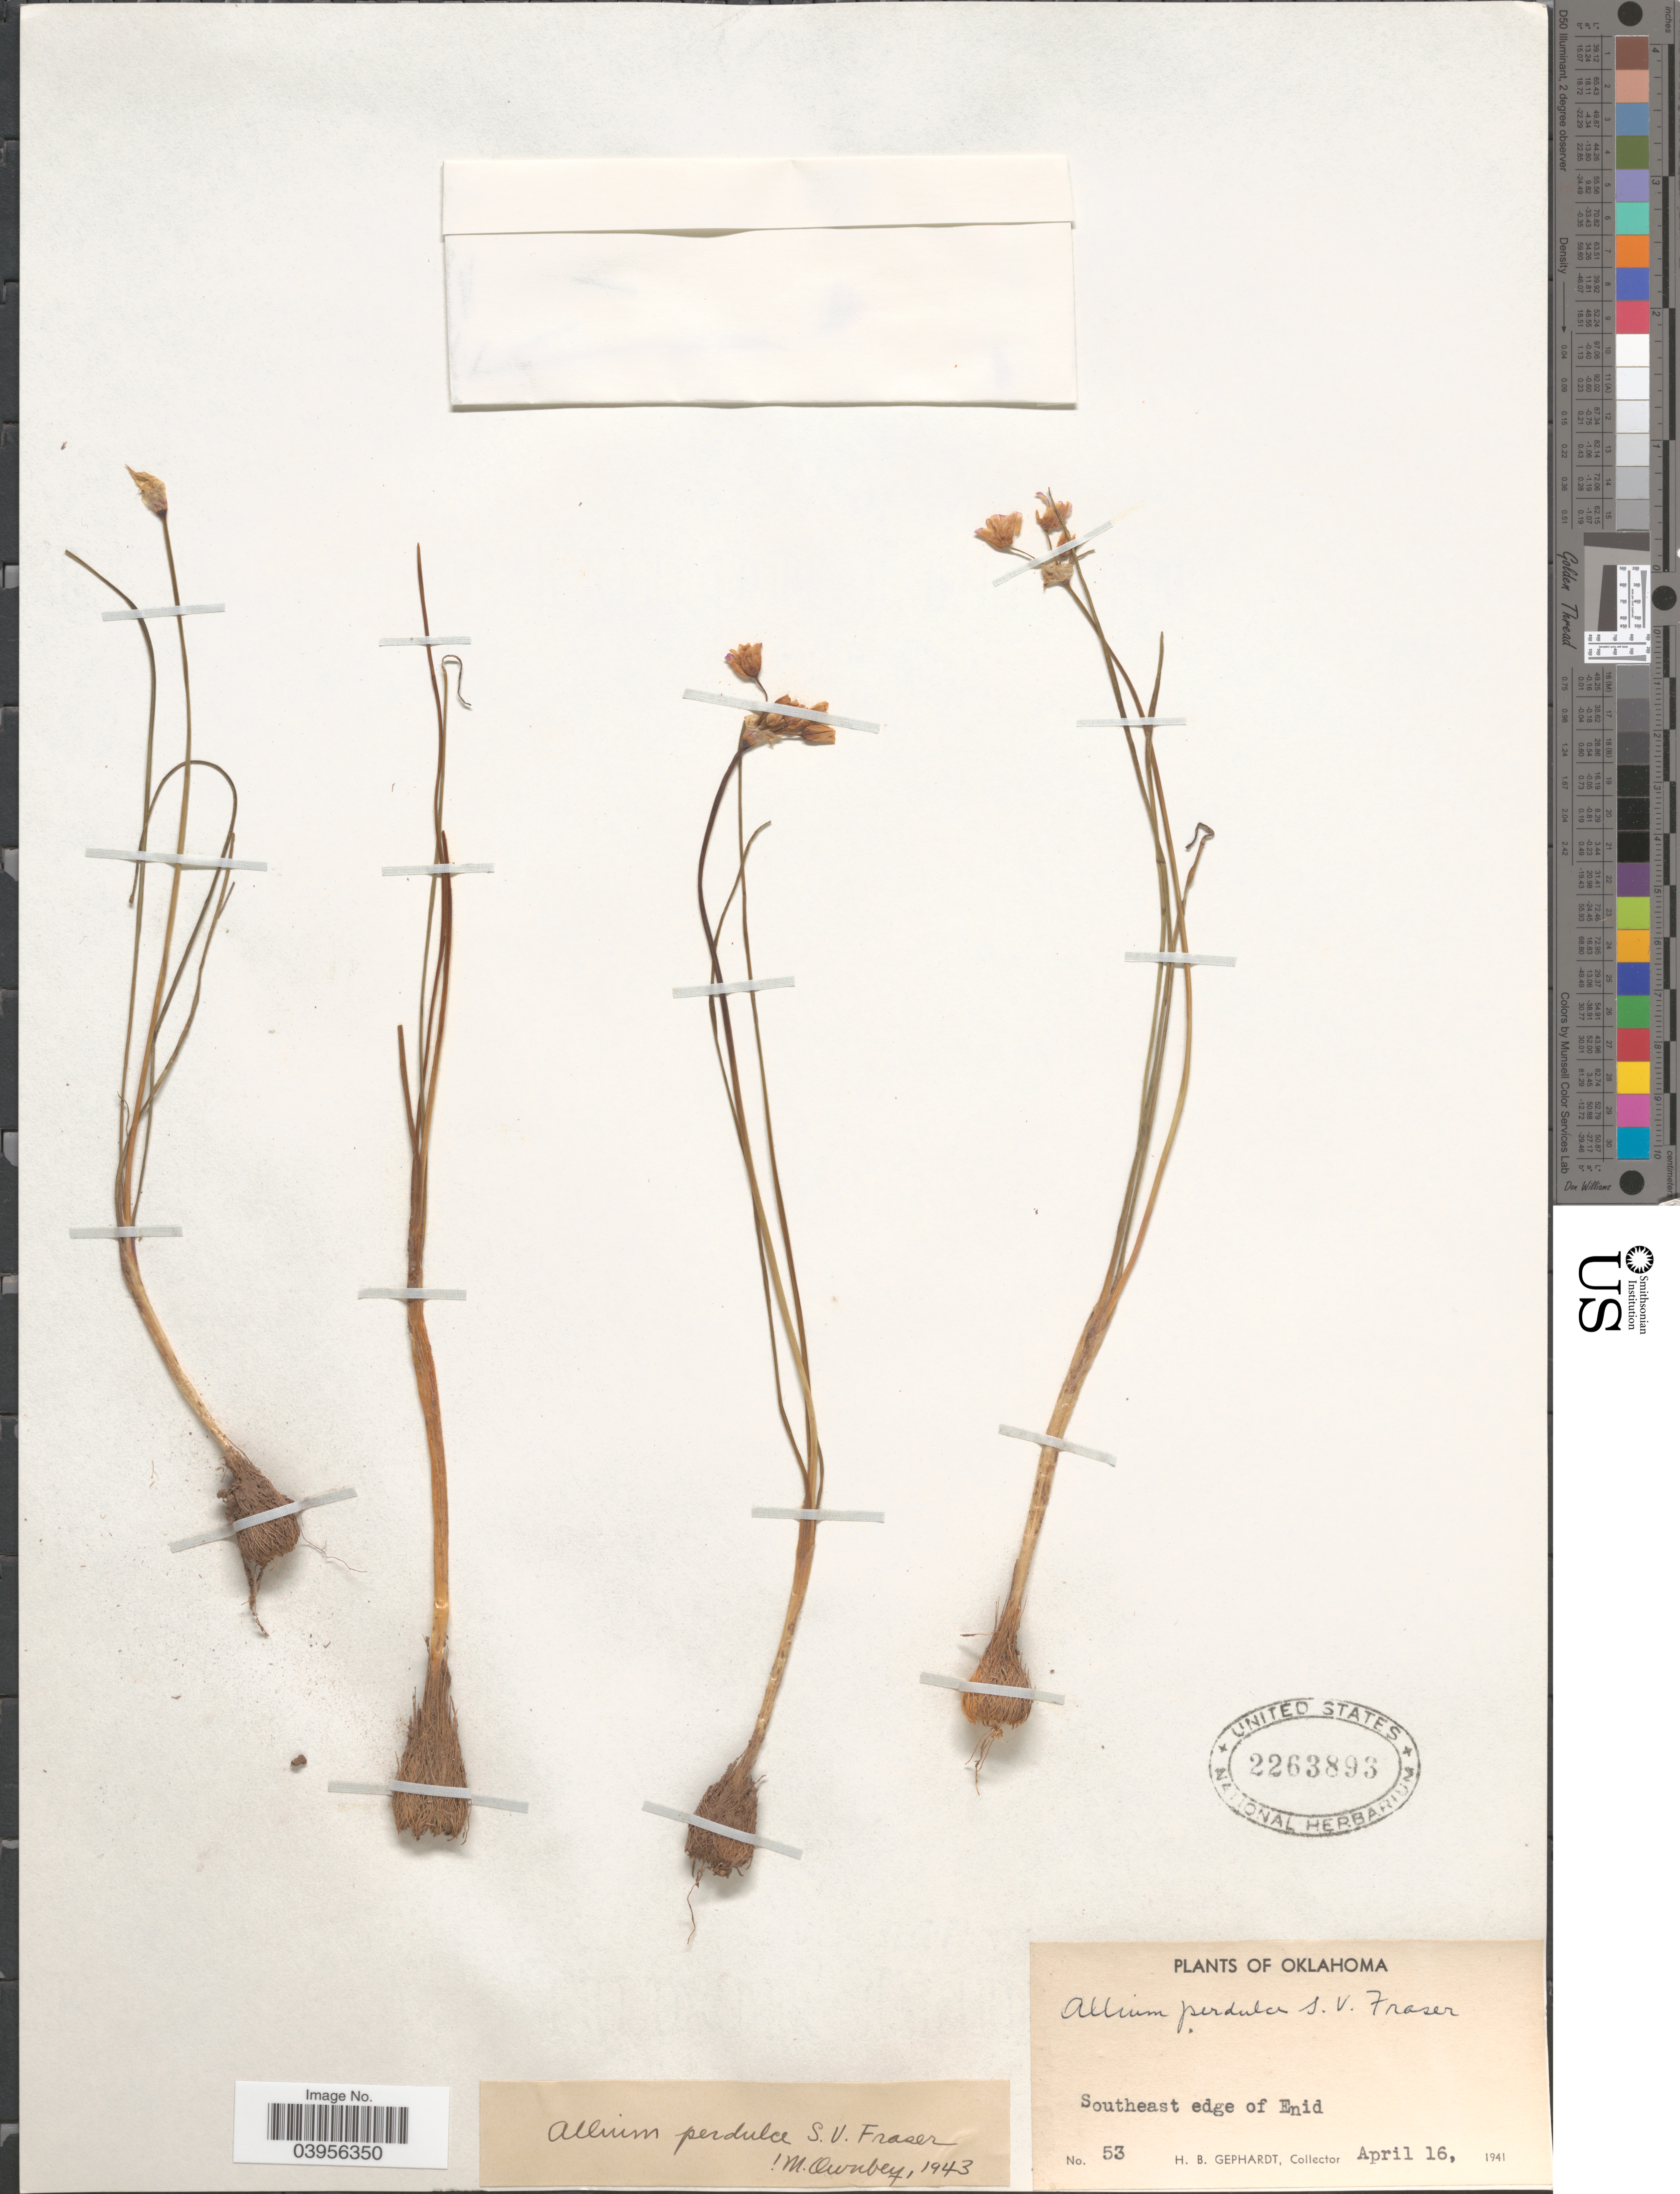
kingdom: Plantae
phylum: Tracheophyta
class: Liliopsida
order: Asparagales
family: Amaryllidaceae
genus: Allium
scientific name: Allium perdulce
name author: S.V. Fraser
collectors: H. Gephardt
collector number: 53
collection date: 1941-04-16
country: United States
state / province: Oklahoma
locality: Southeast edge of Enid.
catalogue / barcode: US 2263893